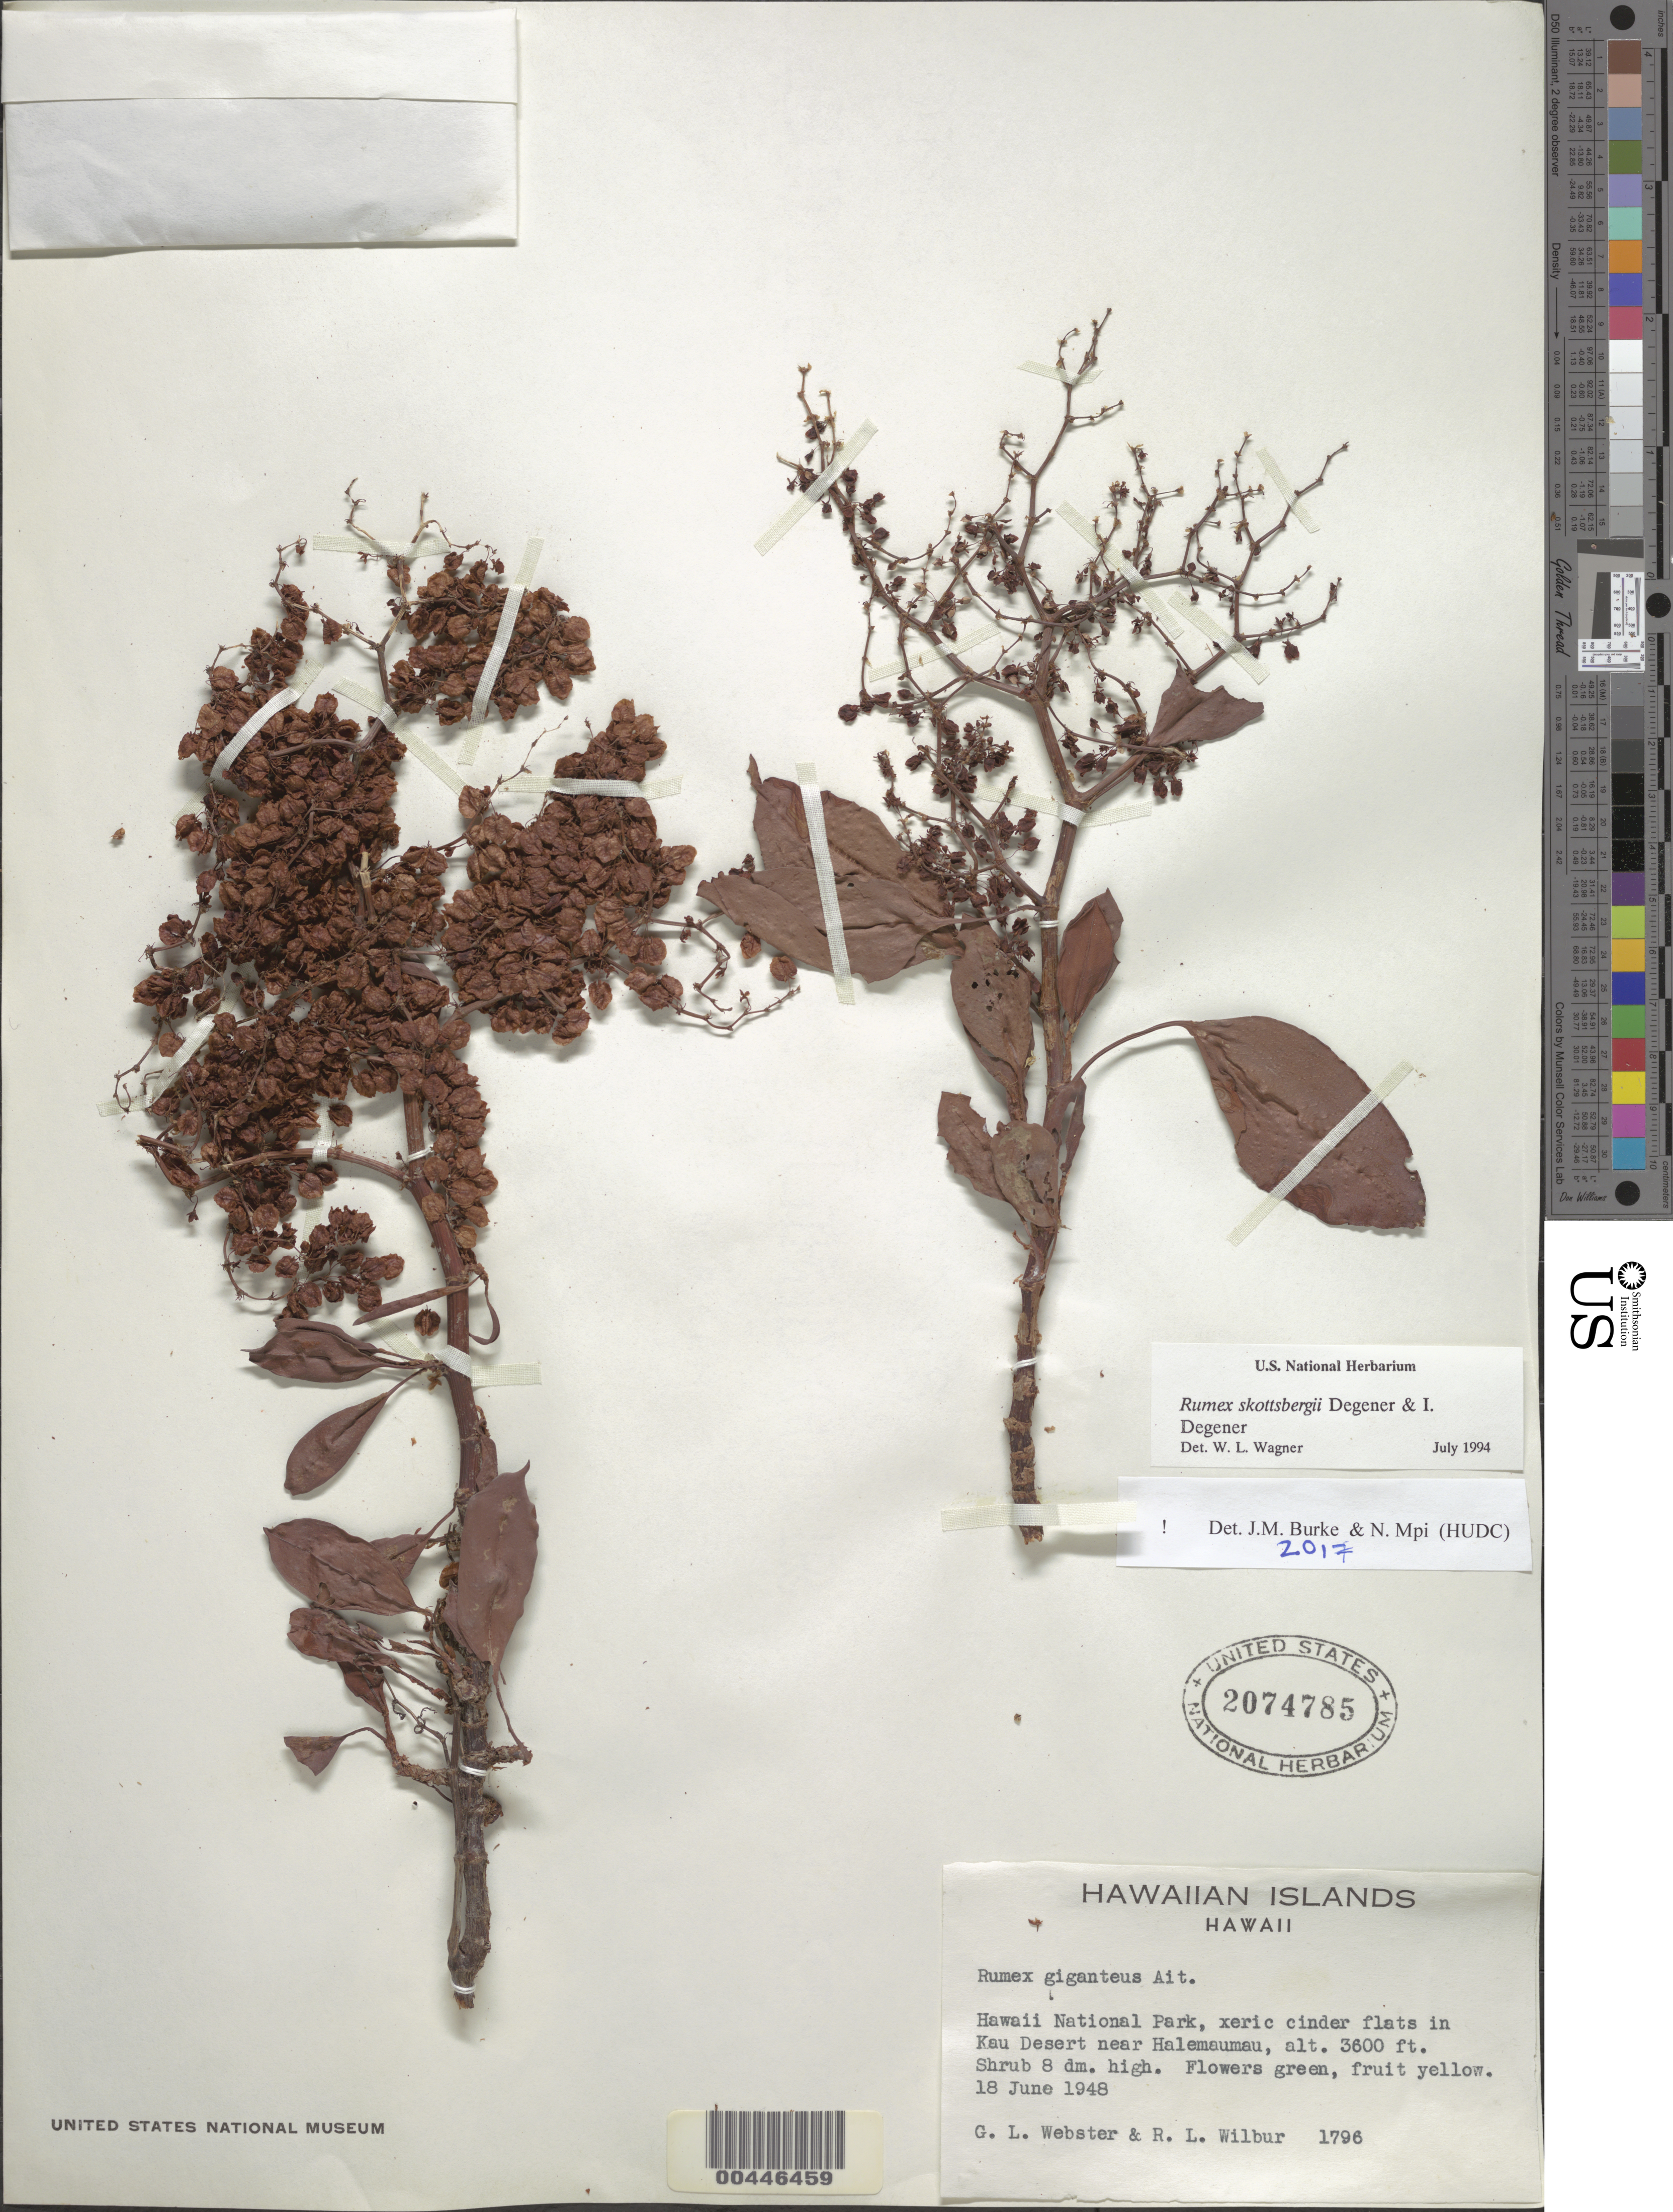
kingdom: Plantae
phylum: Tracheophyta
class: Magnoliopsida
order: Caryophyllales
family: Polygonaceae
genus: Rumex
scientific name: Rumex skottsbergii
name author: O. Deg. & I. Deg.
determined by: Wagner, W. L., (BOT), Smithsonian Institution - National Museum of Natural History (UNITED STATES)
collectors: G. L. Webster & R. L. Wilbur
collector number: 1796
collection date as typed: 18 Jun 1948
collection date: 1948-06-18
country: United States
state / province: Hawaii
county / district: Hawaii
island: Hawaii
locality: Hawaii Volcanoes National Park, in Kau Desert near Halemaumau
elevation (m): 1097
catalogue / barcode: US 2074785